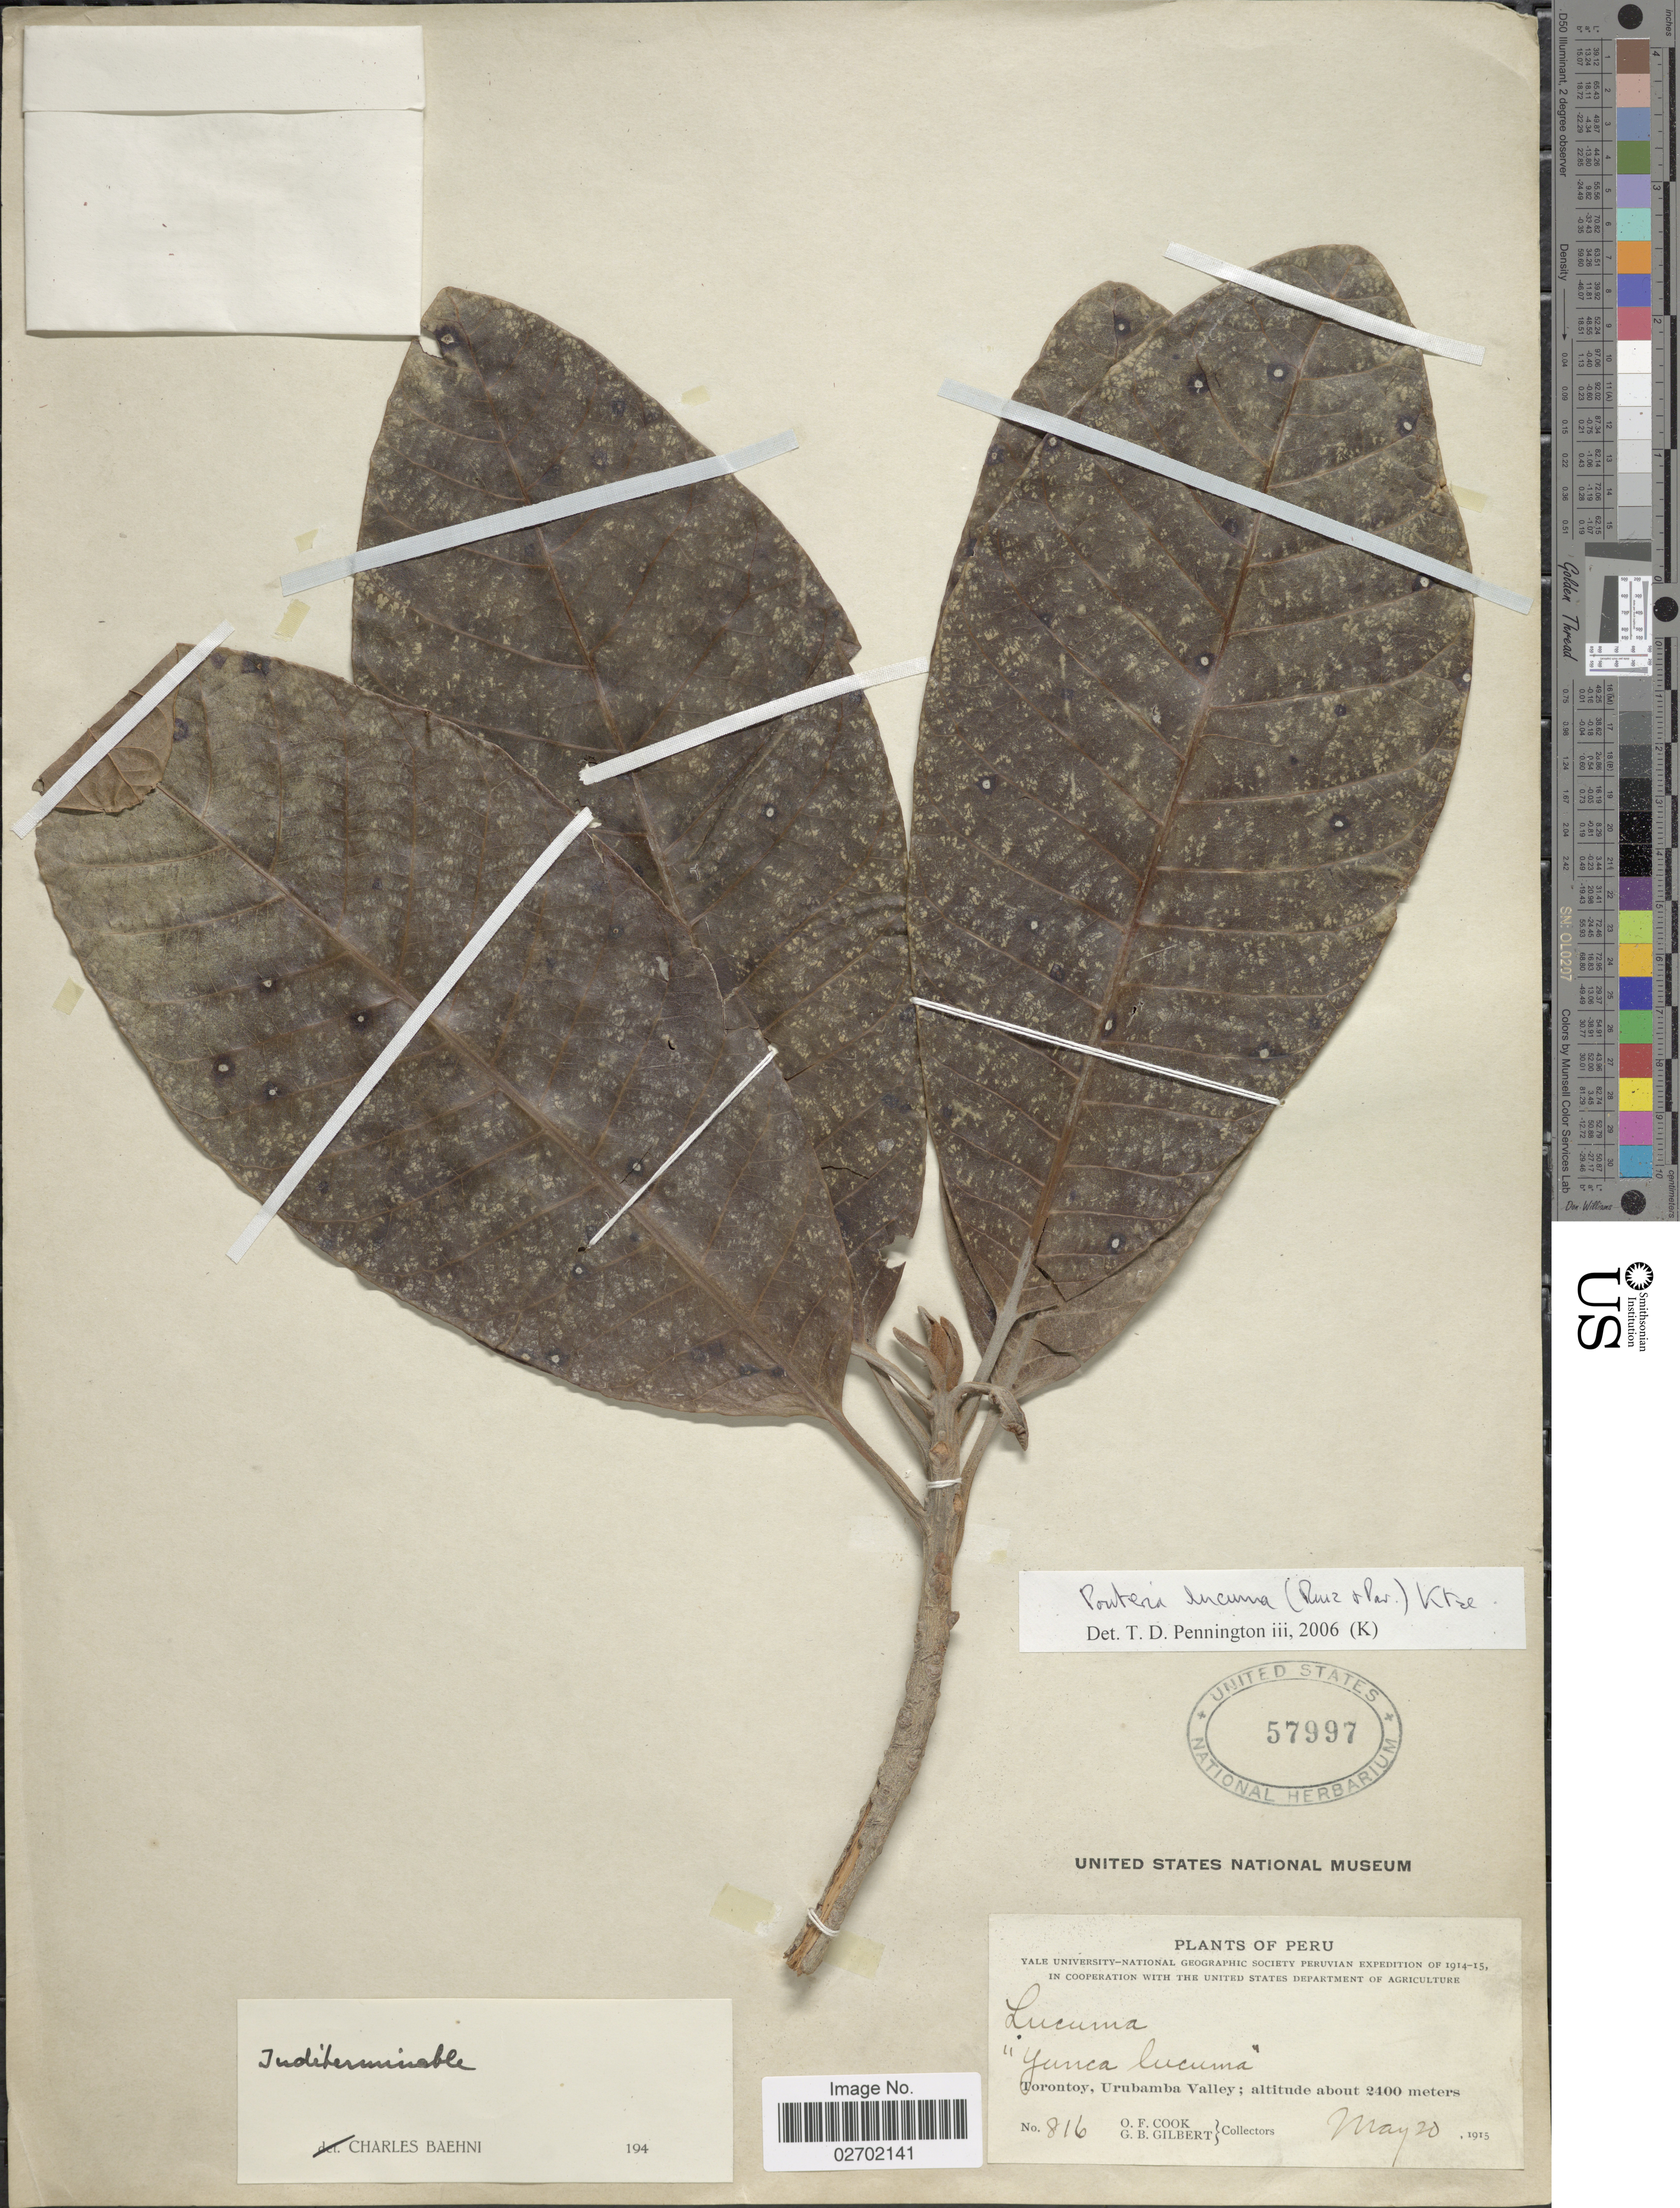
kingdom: Plantae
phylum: Tracheophyta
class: Magnoliopsida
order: Ericales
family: Sapotaceae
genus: Pouteria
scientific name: Pouteria lucuma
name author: (Ruiz & Pav.) Kuntze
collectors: O. F. Cook & G. B. Gilbert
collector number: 816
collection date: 1915-05-20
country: Peru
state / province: Cusco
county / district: Urubamba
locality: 'Yunca lucuma', Torontoy, Urubamba Valley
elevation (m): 2400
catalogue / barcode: US 57997